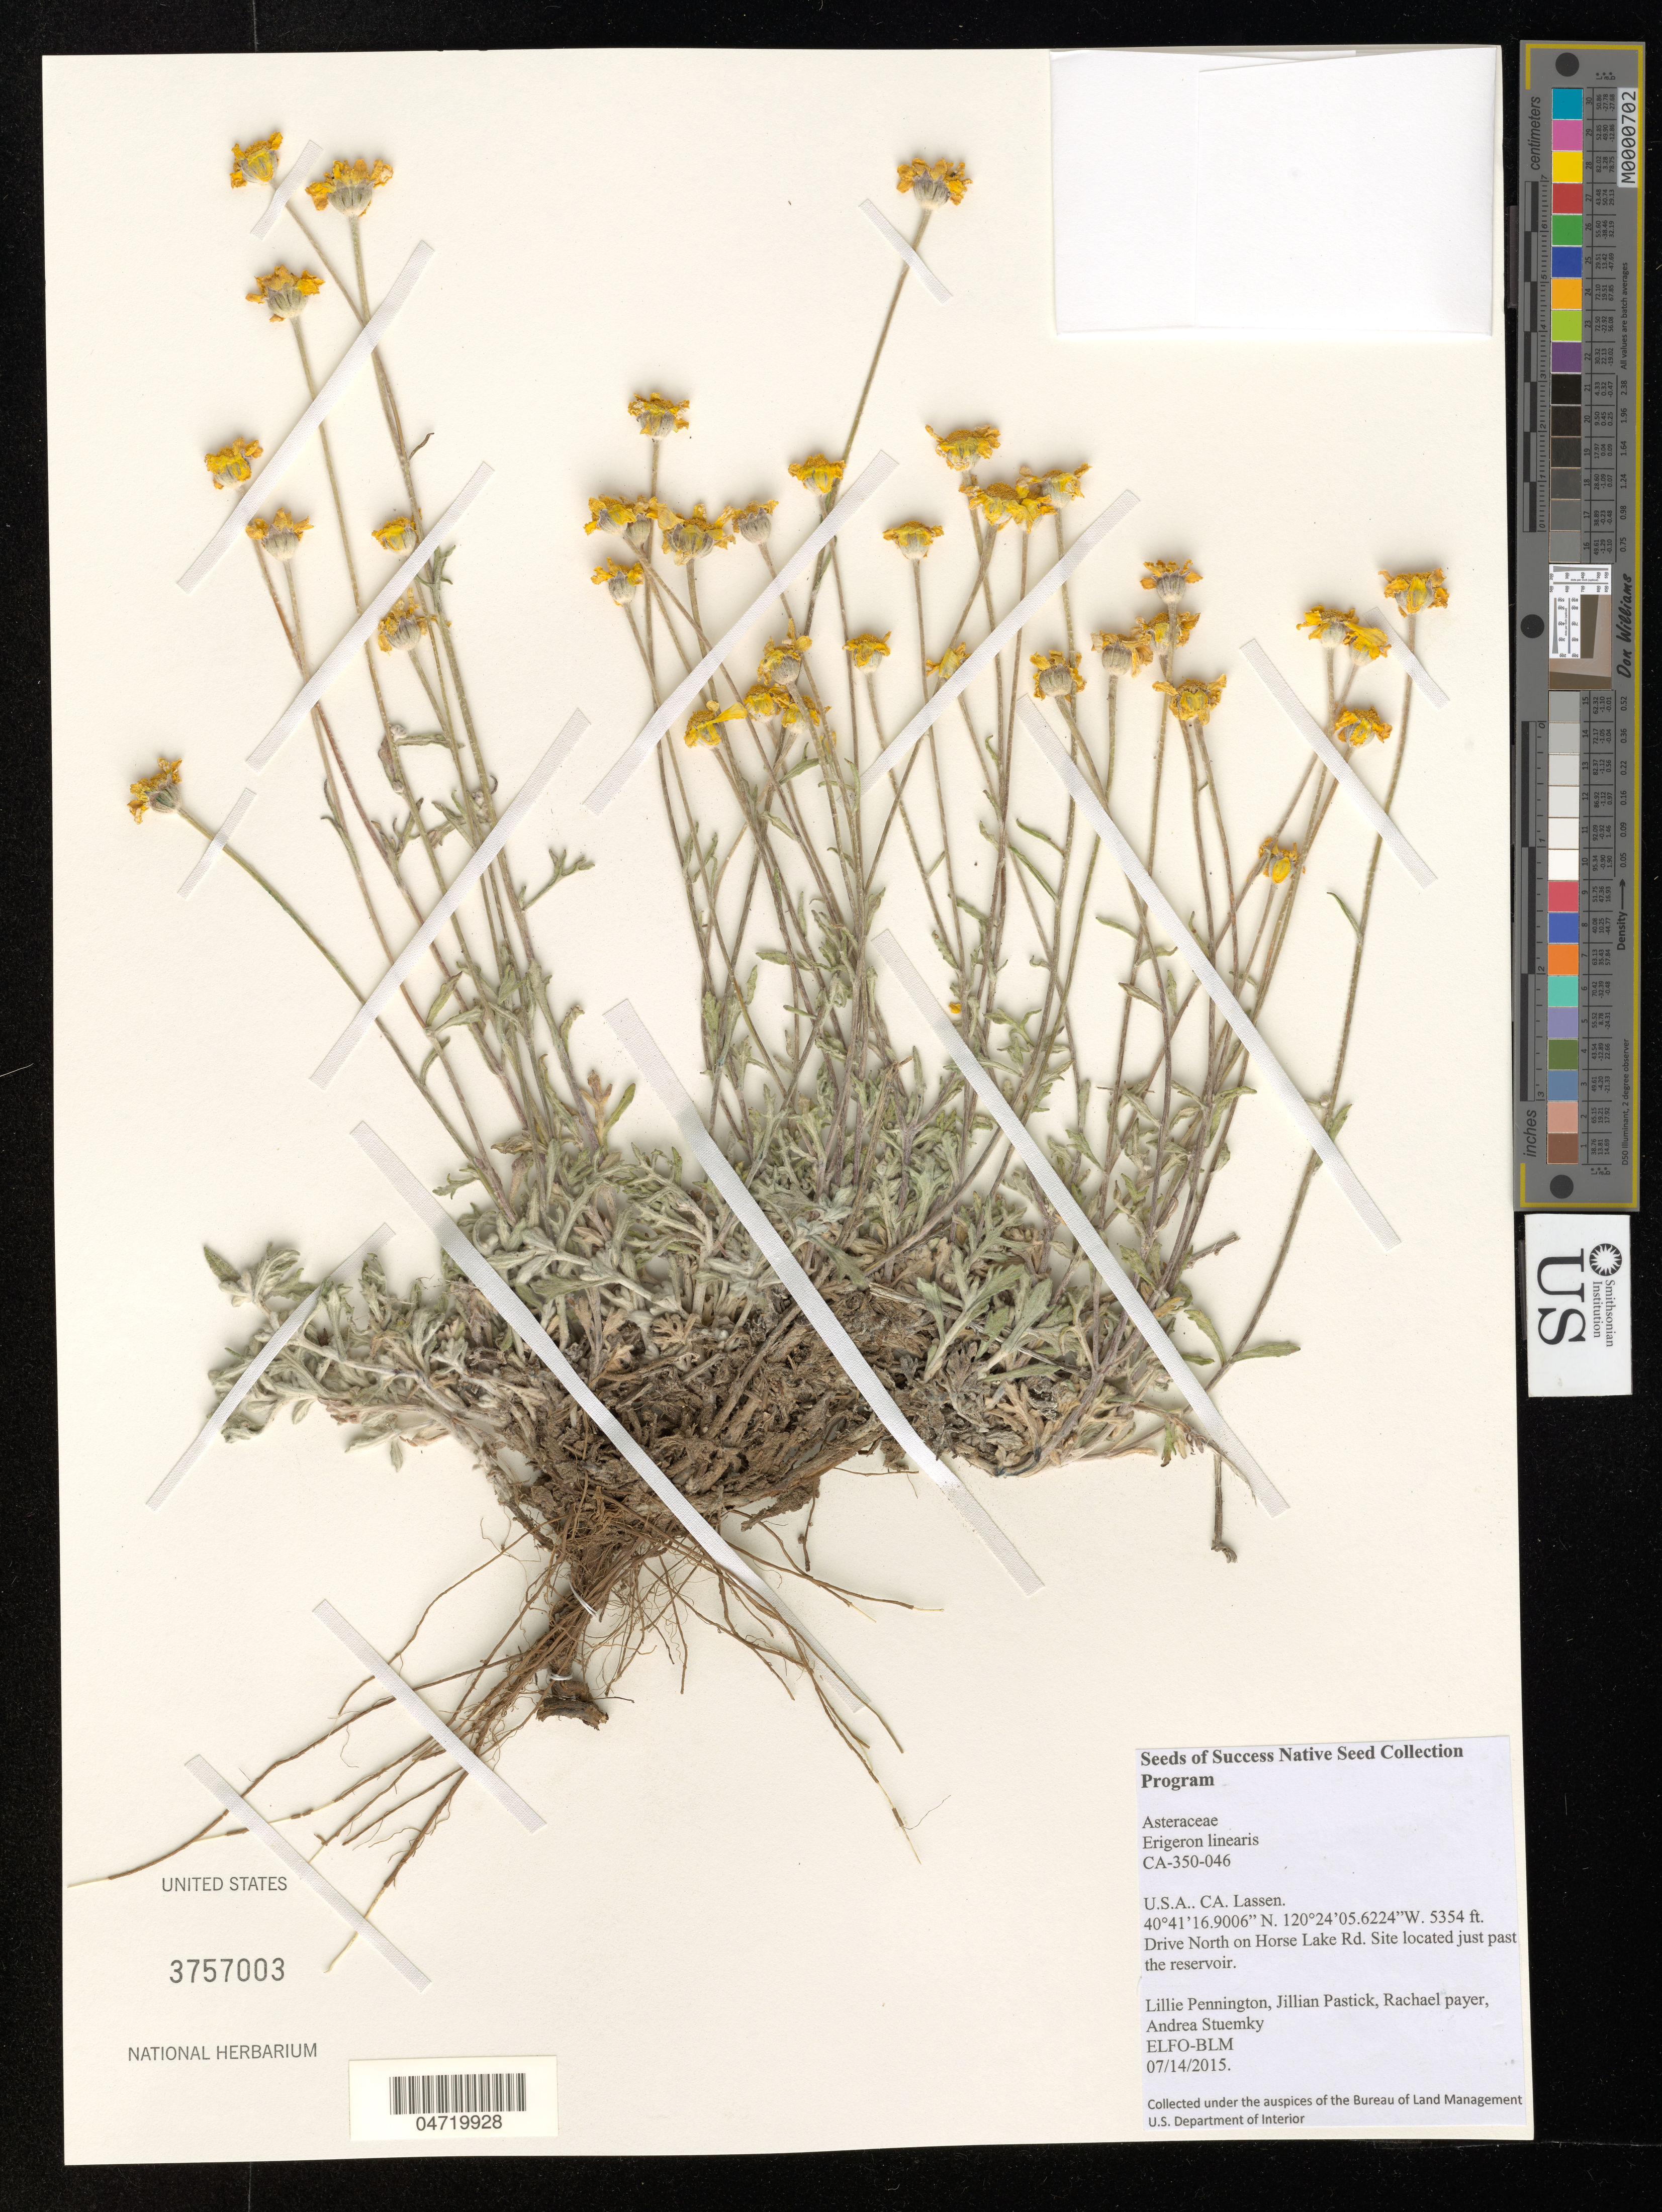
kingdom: Plantae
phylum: Tracheophyta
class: Magnoliopsida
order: Asterales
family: Asteraceae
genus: Erigeron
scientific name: Erigeron linearis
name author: (Hook.) Piper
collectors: L. Pennington, J. Pastick, R. Payer & A. Stuemky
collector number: CA-350-046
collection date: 2015-07-14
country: United States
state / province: California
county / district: Lassen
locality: Lassen. Drive North on Horse Lake Rd. Site located just past the reservoir.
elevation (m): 1632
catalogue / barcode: US 3757003